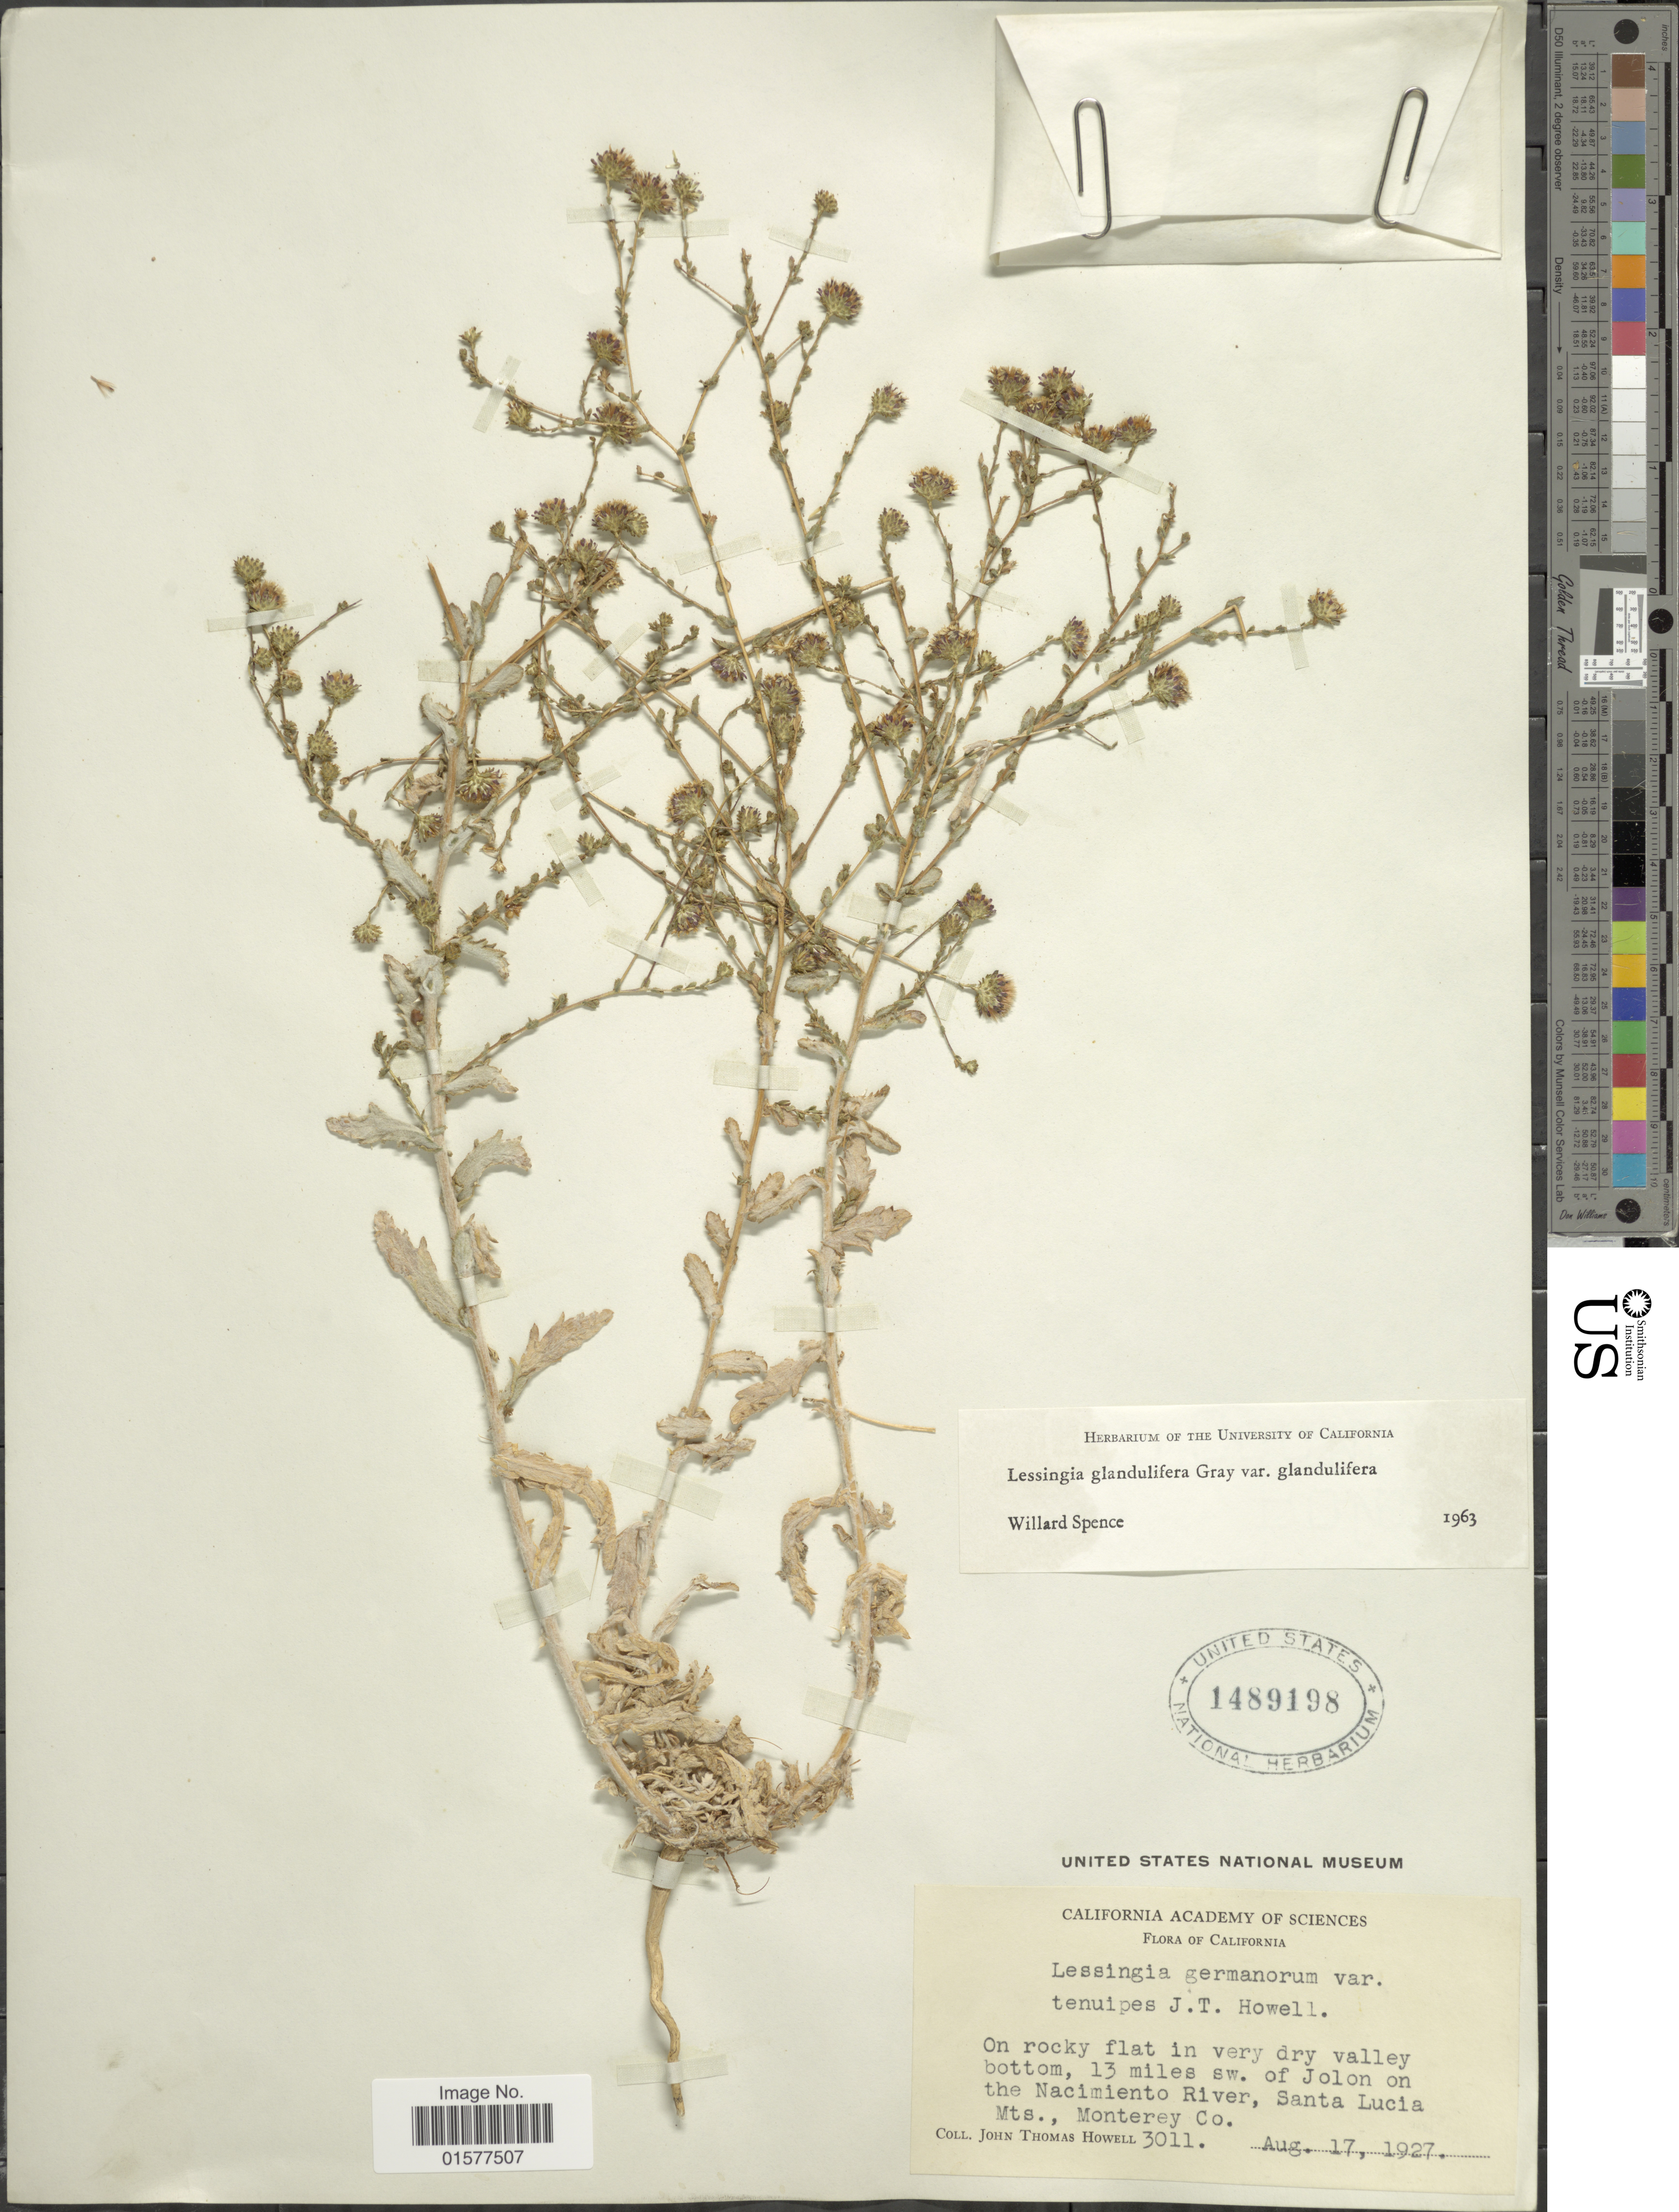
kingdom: Plantae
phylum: Tracheophyta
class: Magnoliopsida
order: Asterales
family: Asteraceae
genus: Lessingia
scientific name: Lessingia glandulifera var. glandulifera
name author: (A. Gray) J.T. Howell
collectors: J. T. Howell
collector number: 3011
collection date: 1927-08-17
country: United States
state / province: California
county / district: Monterey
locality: On rocky flat in very dry valley bottom, 13 miles sw. of Jolon on the Nacimiento River, Santa Lucia Mts., Monterey Co.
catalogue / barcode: US 1489198